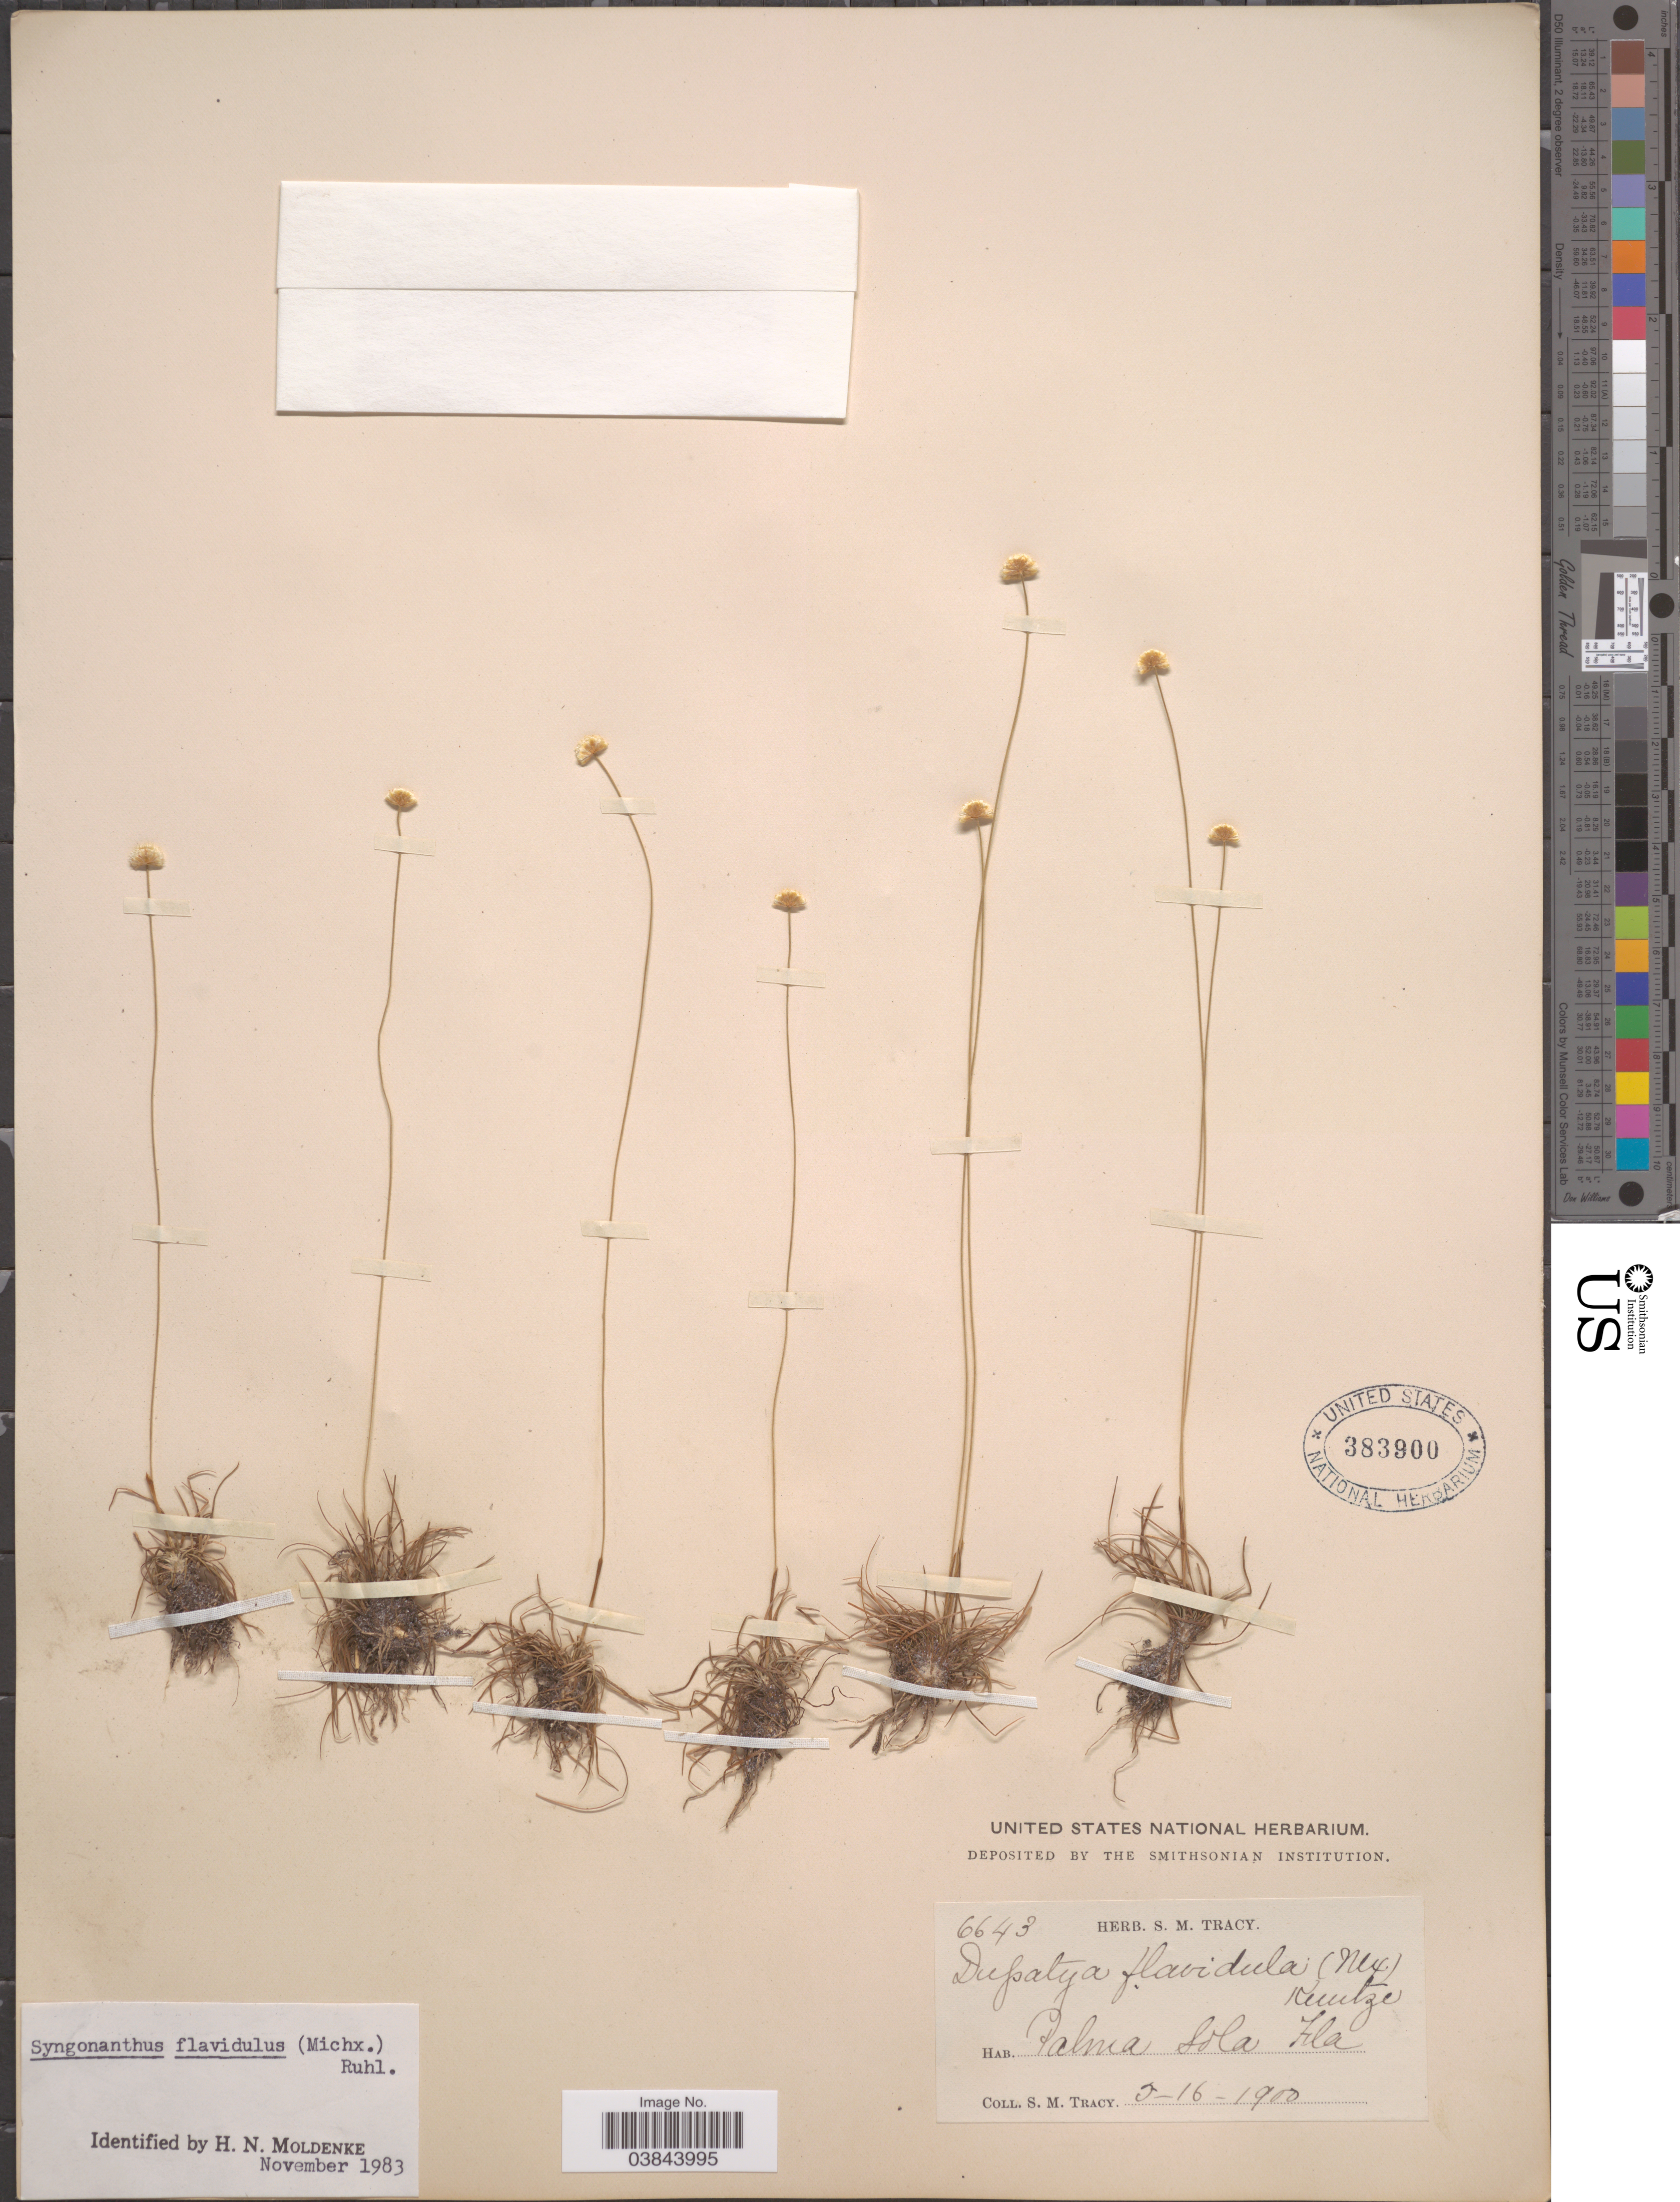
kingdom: Plantae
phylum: Tracheophyta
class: Liliopsida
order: Poales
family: Eriocaulaceae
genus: Syngonanthus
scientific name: Syngonanthus flavidulus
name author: (Michx.) Ruhland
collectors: S. M. Tracy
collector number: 6643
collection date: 1900-05-16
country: United States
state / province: Florida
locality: Palma Sola.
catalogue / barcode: US 383900